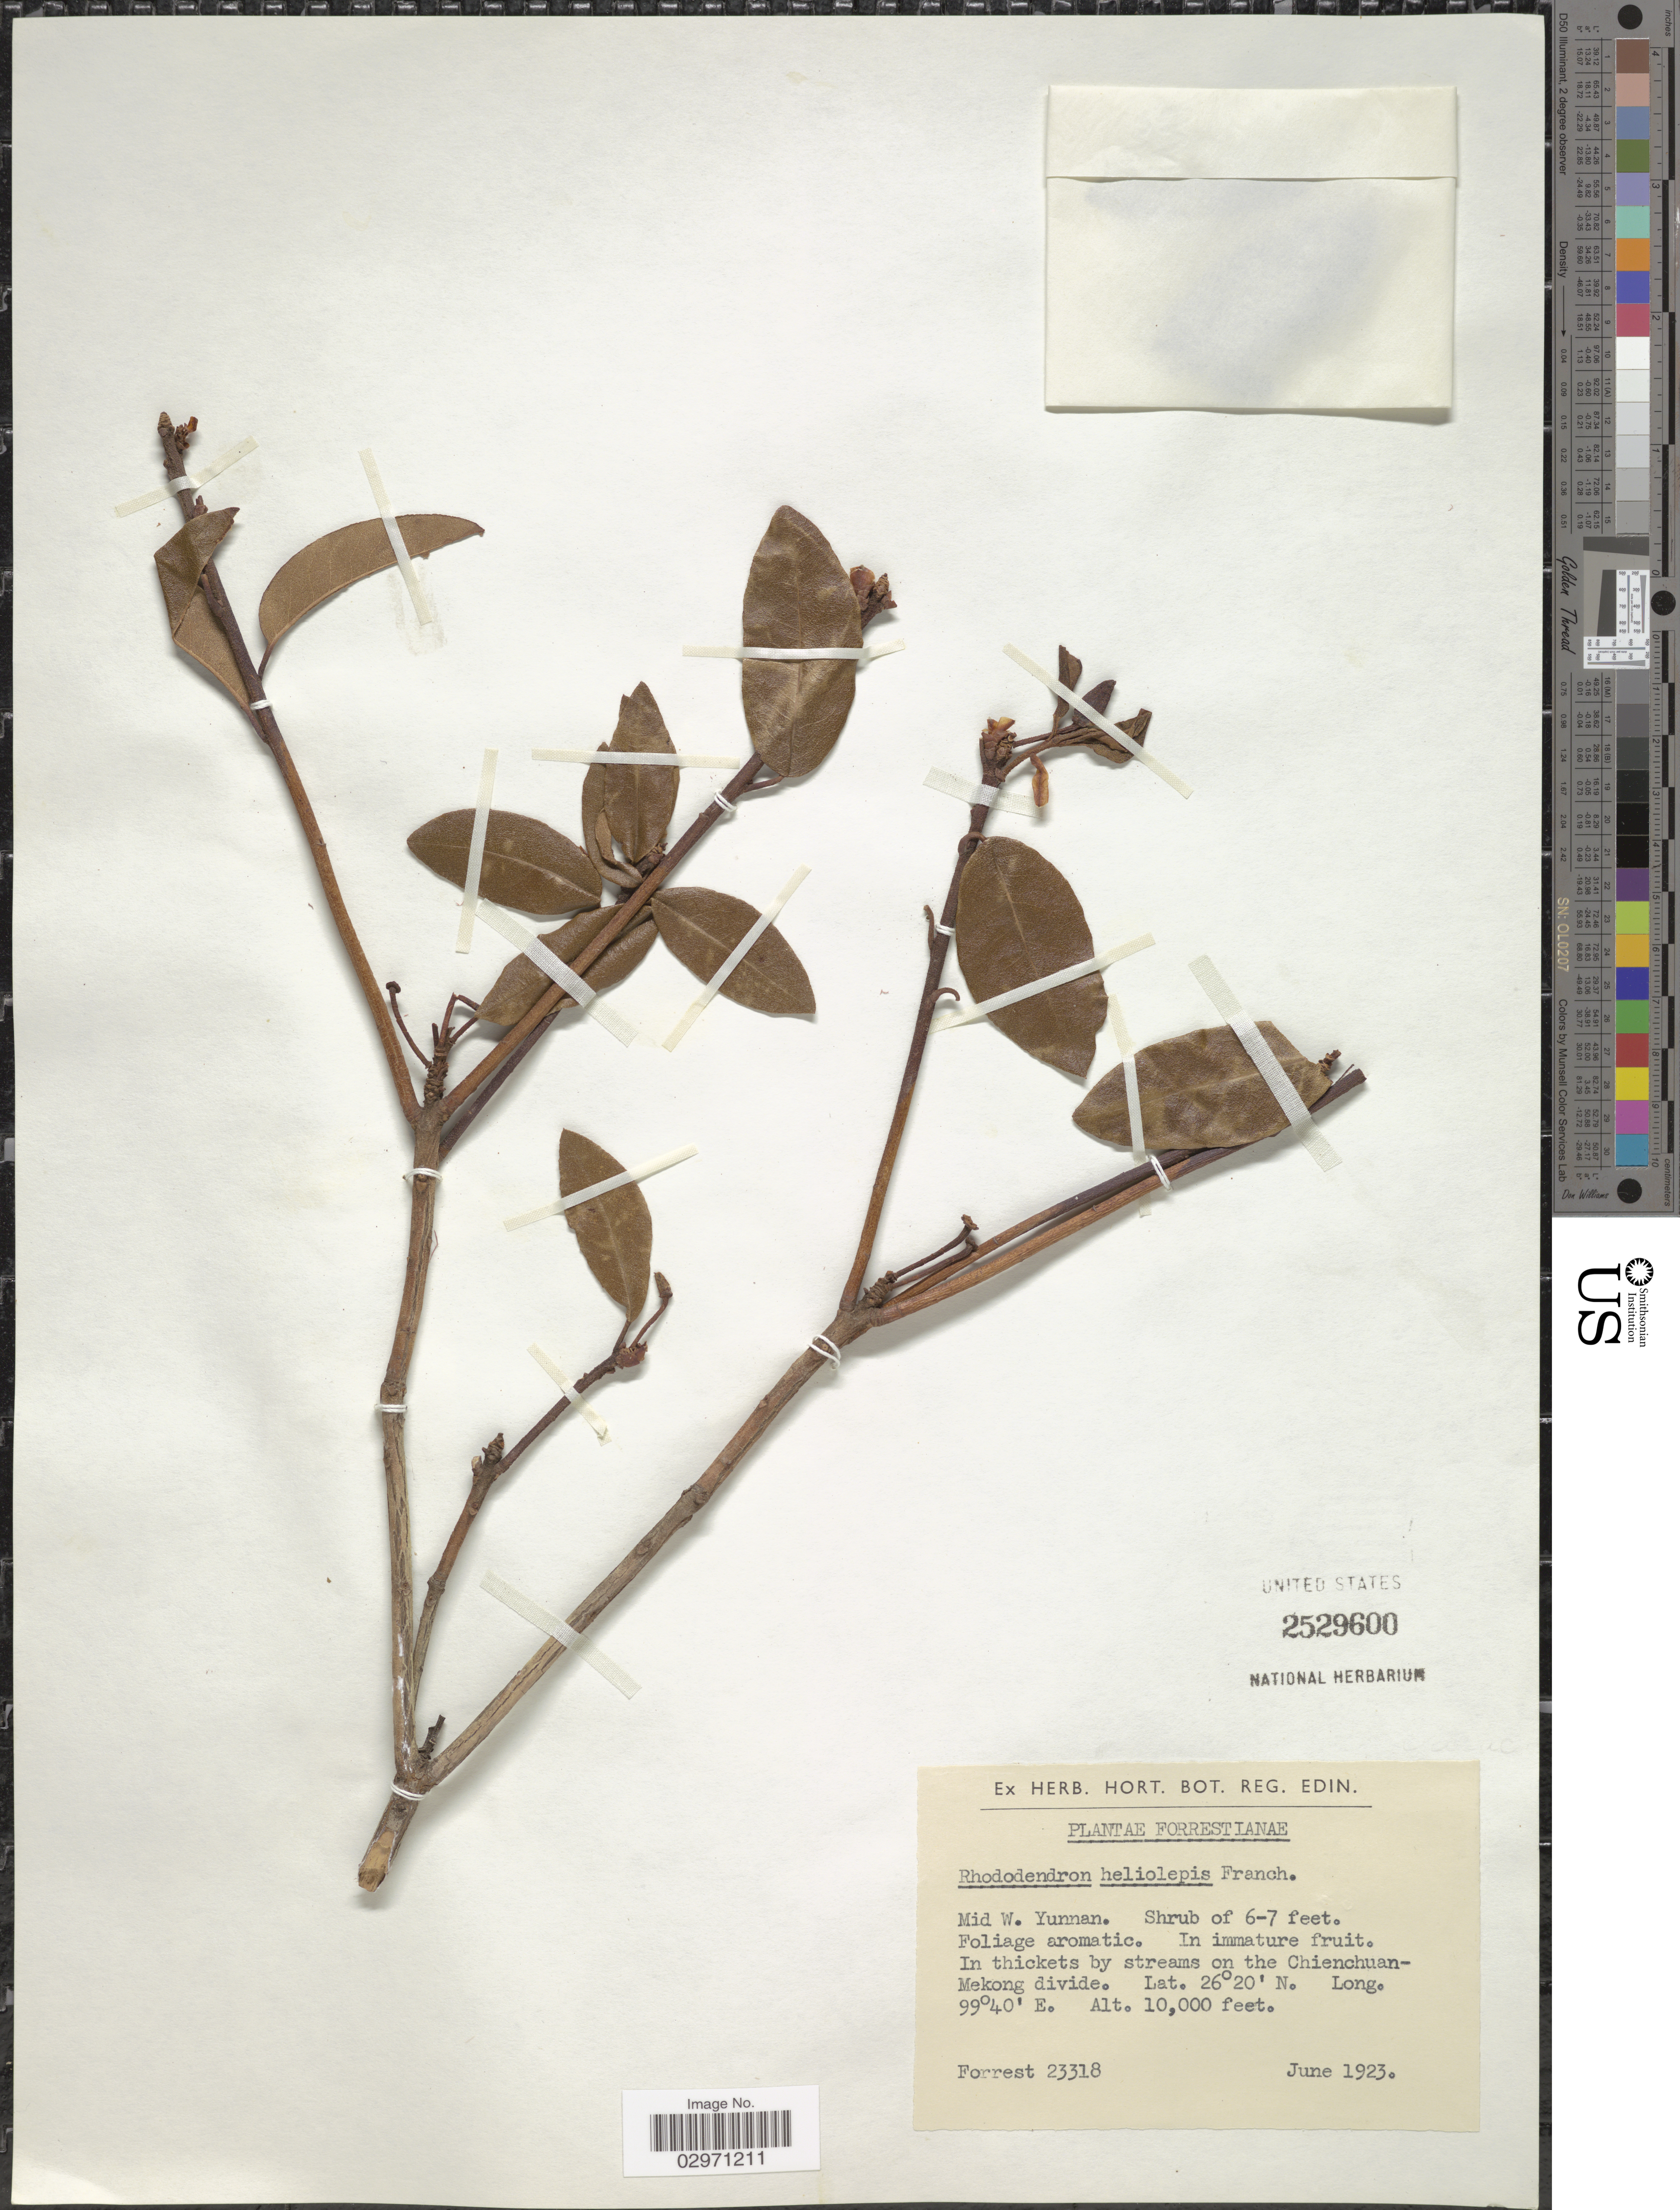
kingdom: Plantae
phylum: Tracheophyta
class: Magnoliopsida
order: Ericales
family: Ericaceae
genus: Rhododendron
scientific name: Rhododendron heliolepis var. heliolepis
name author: Franch.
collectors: -. Forrest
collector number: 23318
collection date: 1923-06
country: China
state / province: Yunnan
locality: Mid W. Yunnan. On the Chienchuan-Mekong divide.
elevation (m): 3048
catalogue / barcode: US 2529600